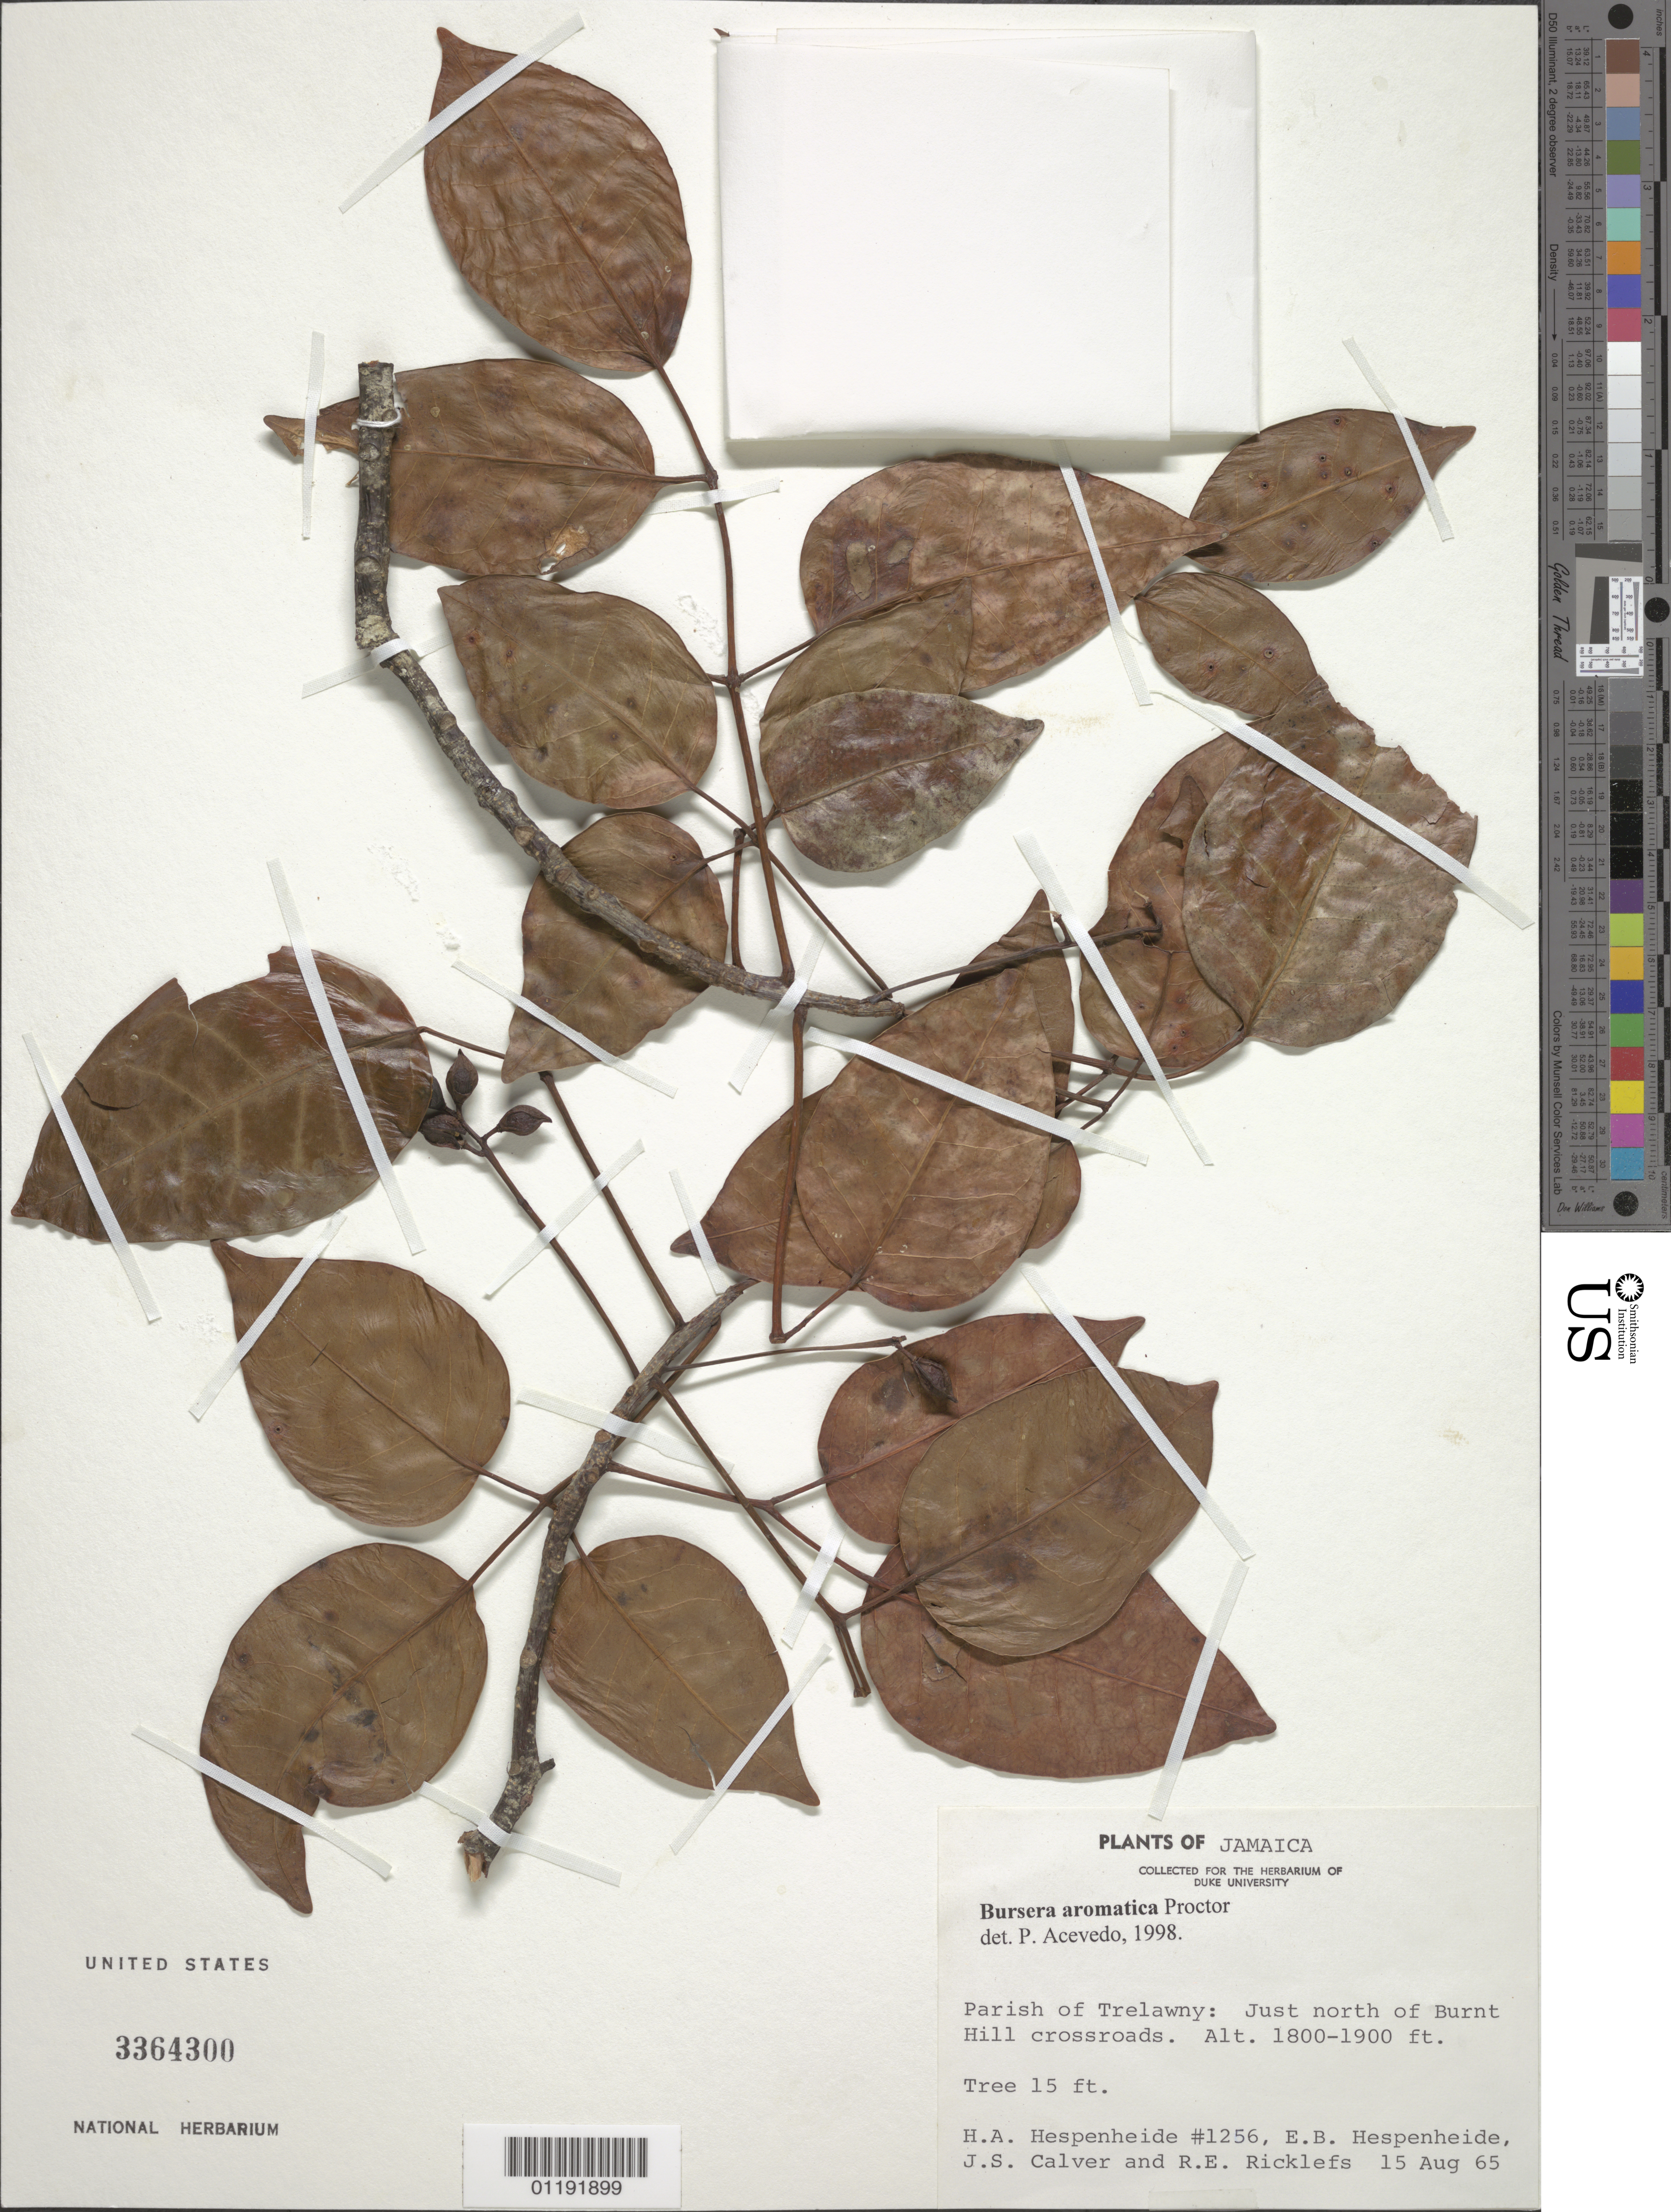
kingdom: Plantae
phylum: Tracheophyta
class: Magnoliopsida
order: Sapindales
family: Burseraceae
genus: Bursera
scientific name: Bursera aromatica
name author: Proctor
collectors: H. A. Hespenheide, E. Hespenheide, J. Calver & R. Ricklefs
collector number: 1256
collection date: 1965-08-15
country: Jamaica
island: Greater Antilles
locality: Parish of Trelawny, N of Burnt Hill crossroads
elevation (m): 549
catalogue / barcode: US 3364300